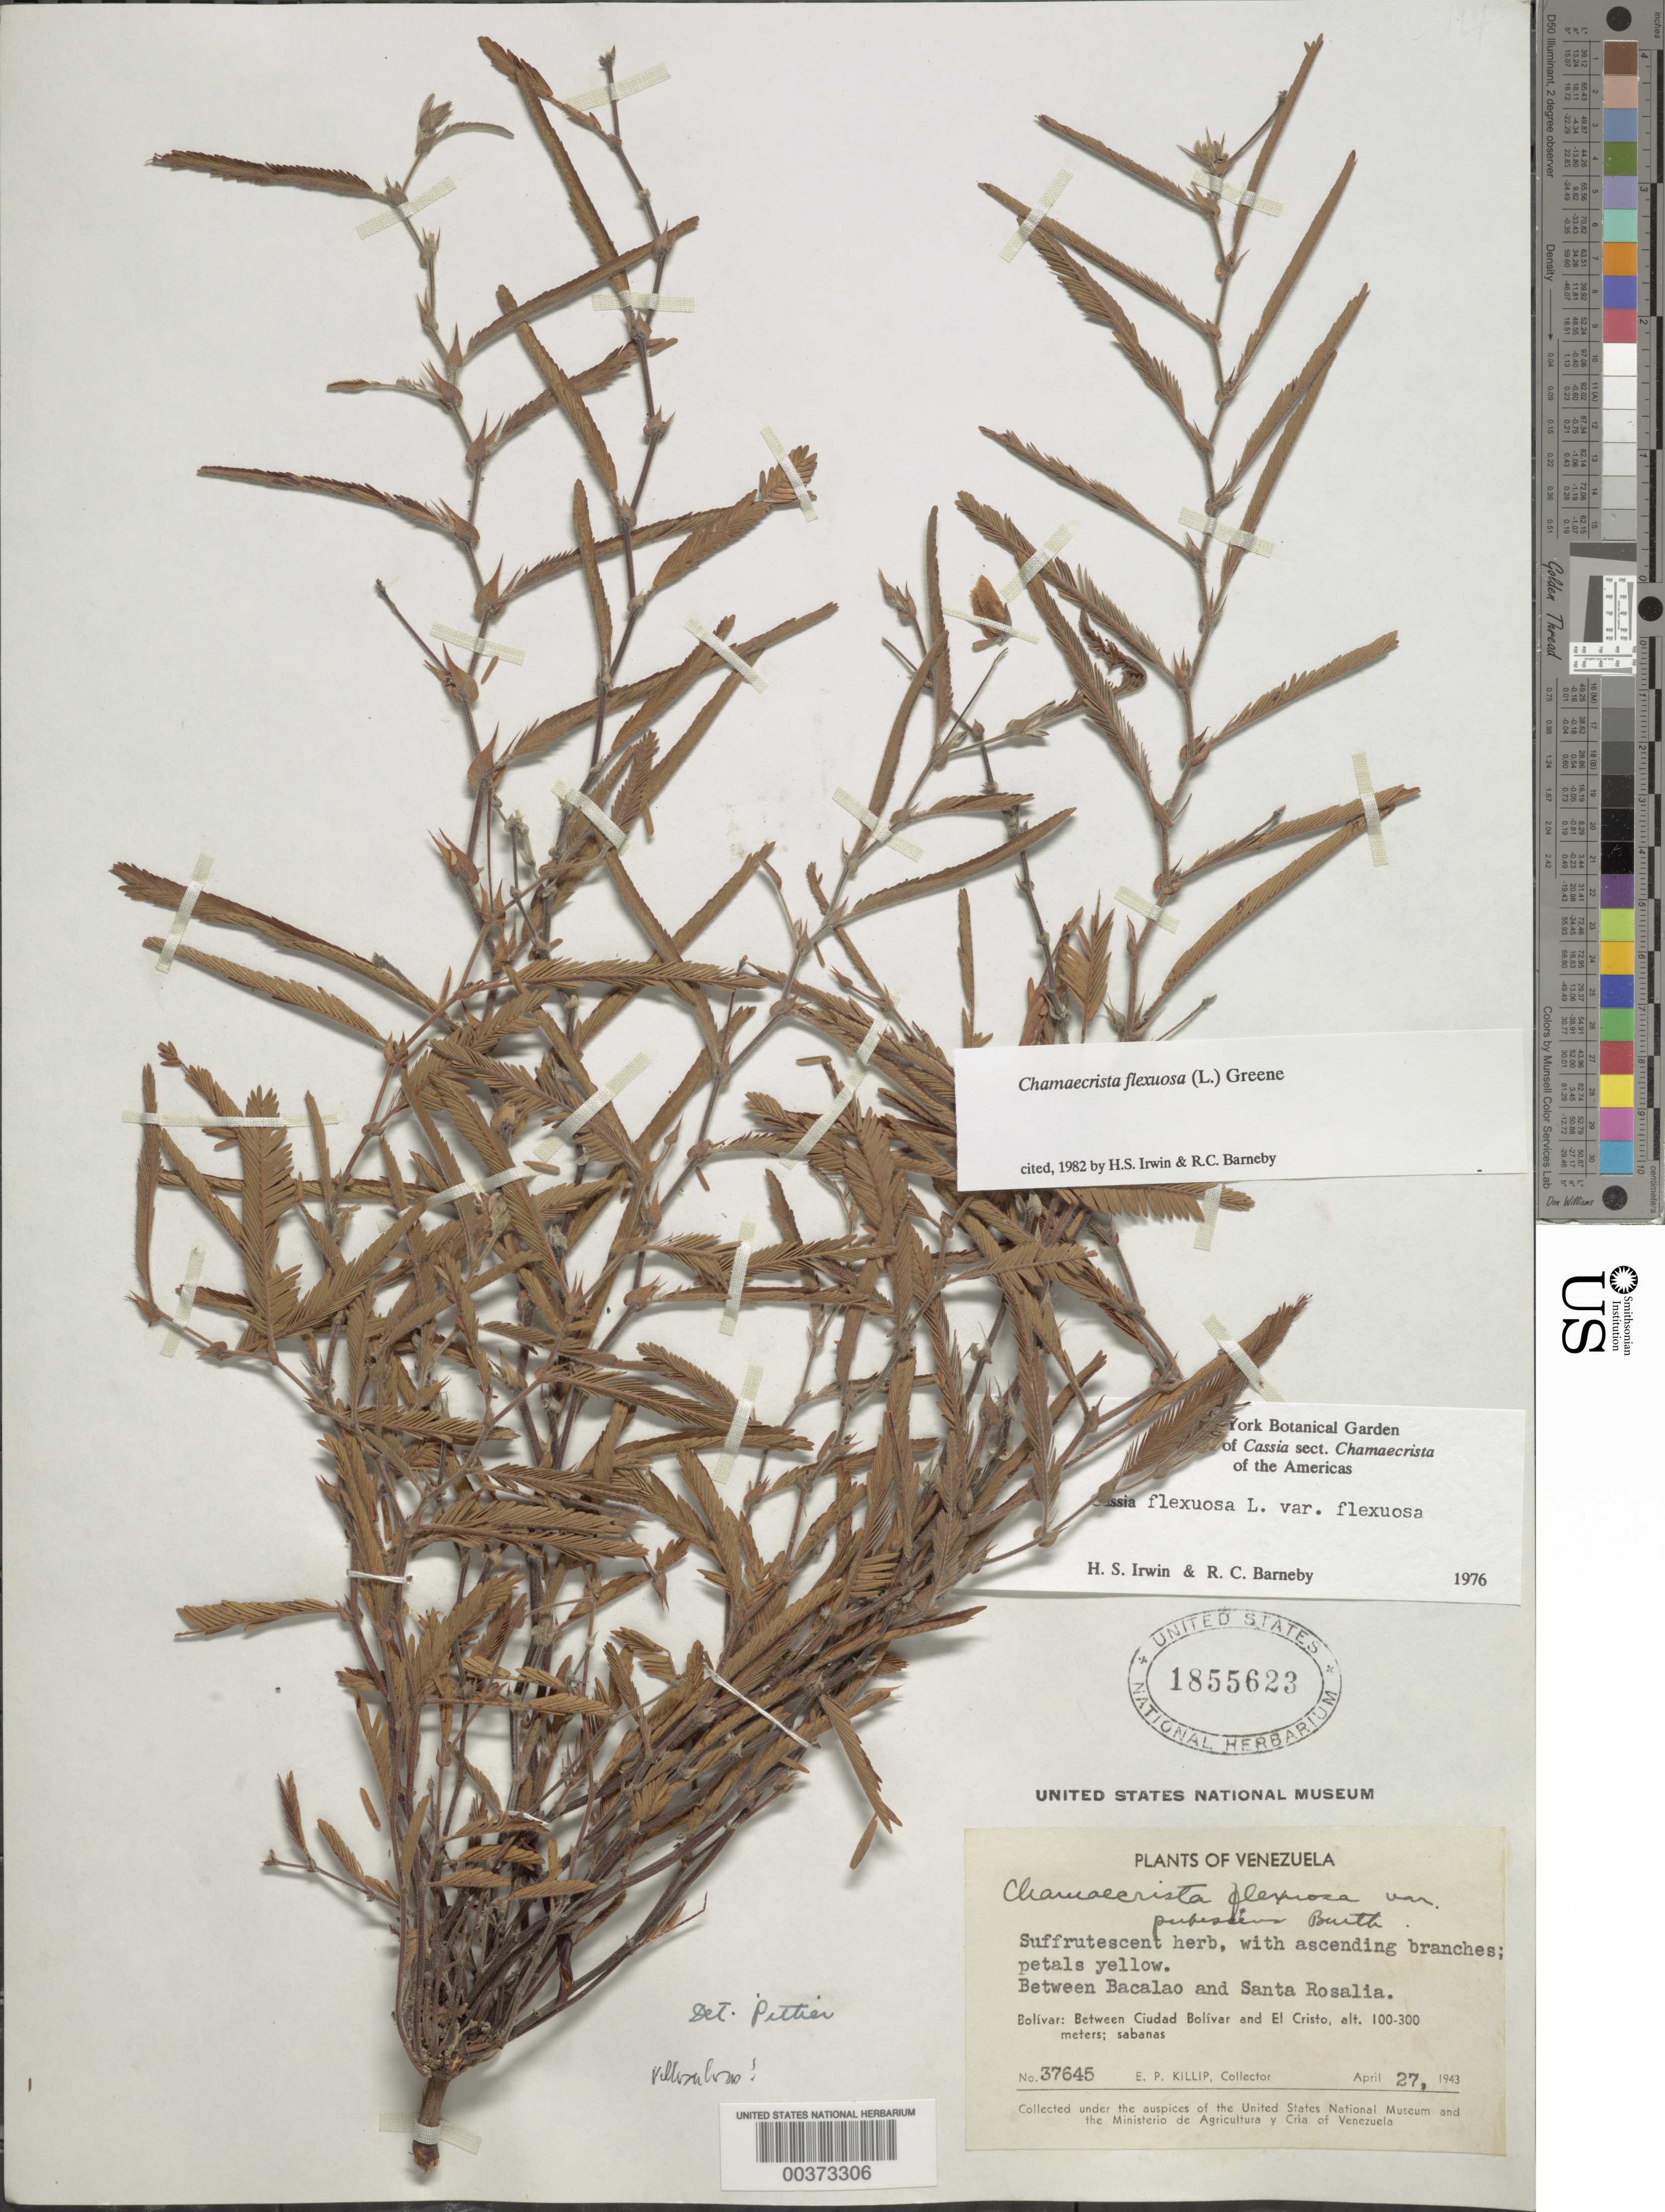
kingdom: Plantae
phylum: Tracheophyta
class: Magnoliopsida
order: Fabales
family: Fabaceae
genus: Chamaecrista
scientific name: Chamaecrista flexuosa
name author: (L.) Greene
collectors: E. P. Killip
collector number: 37645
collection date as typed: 27 Apr 1943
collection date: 1943-04-27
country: Venezuela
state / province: Bolivar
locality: Ciudad bolivar and el cristo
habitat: Sabanas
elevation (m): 100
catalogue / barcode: US 1855623